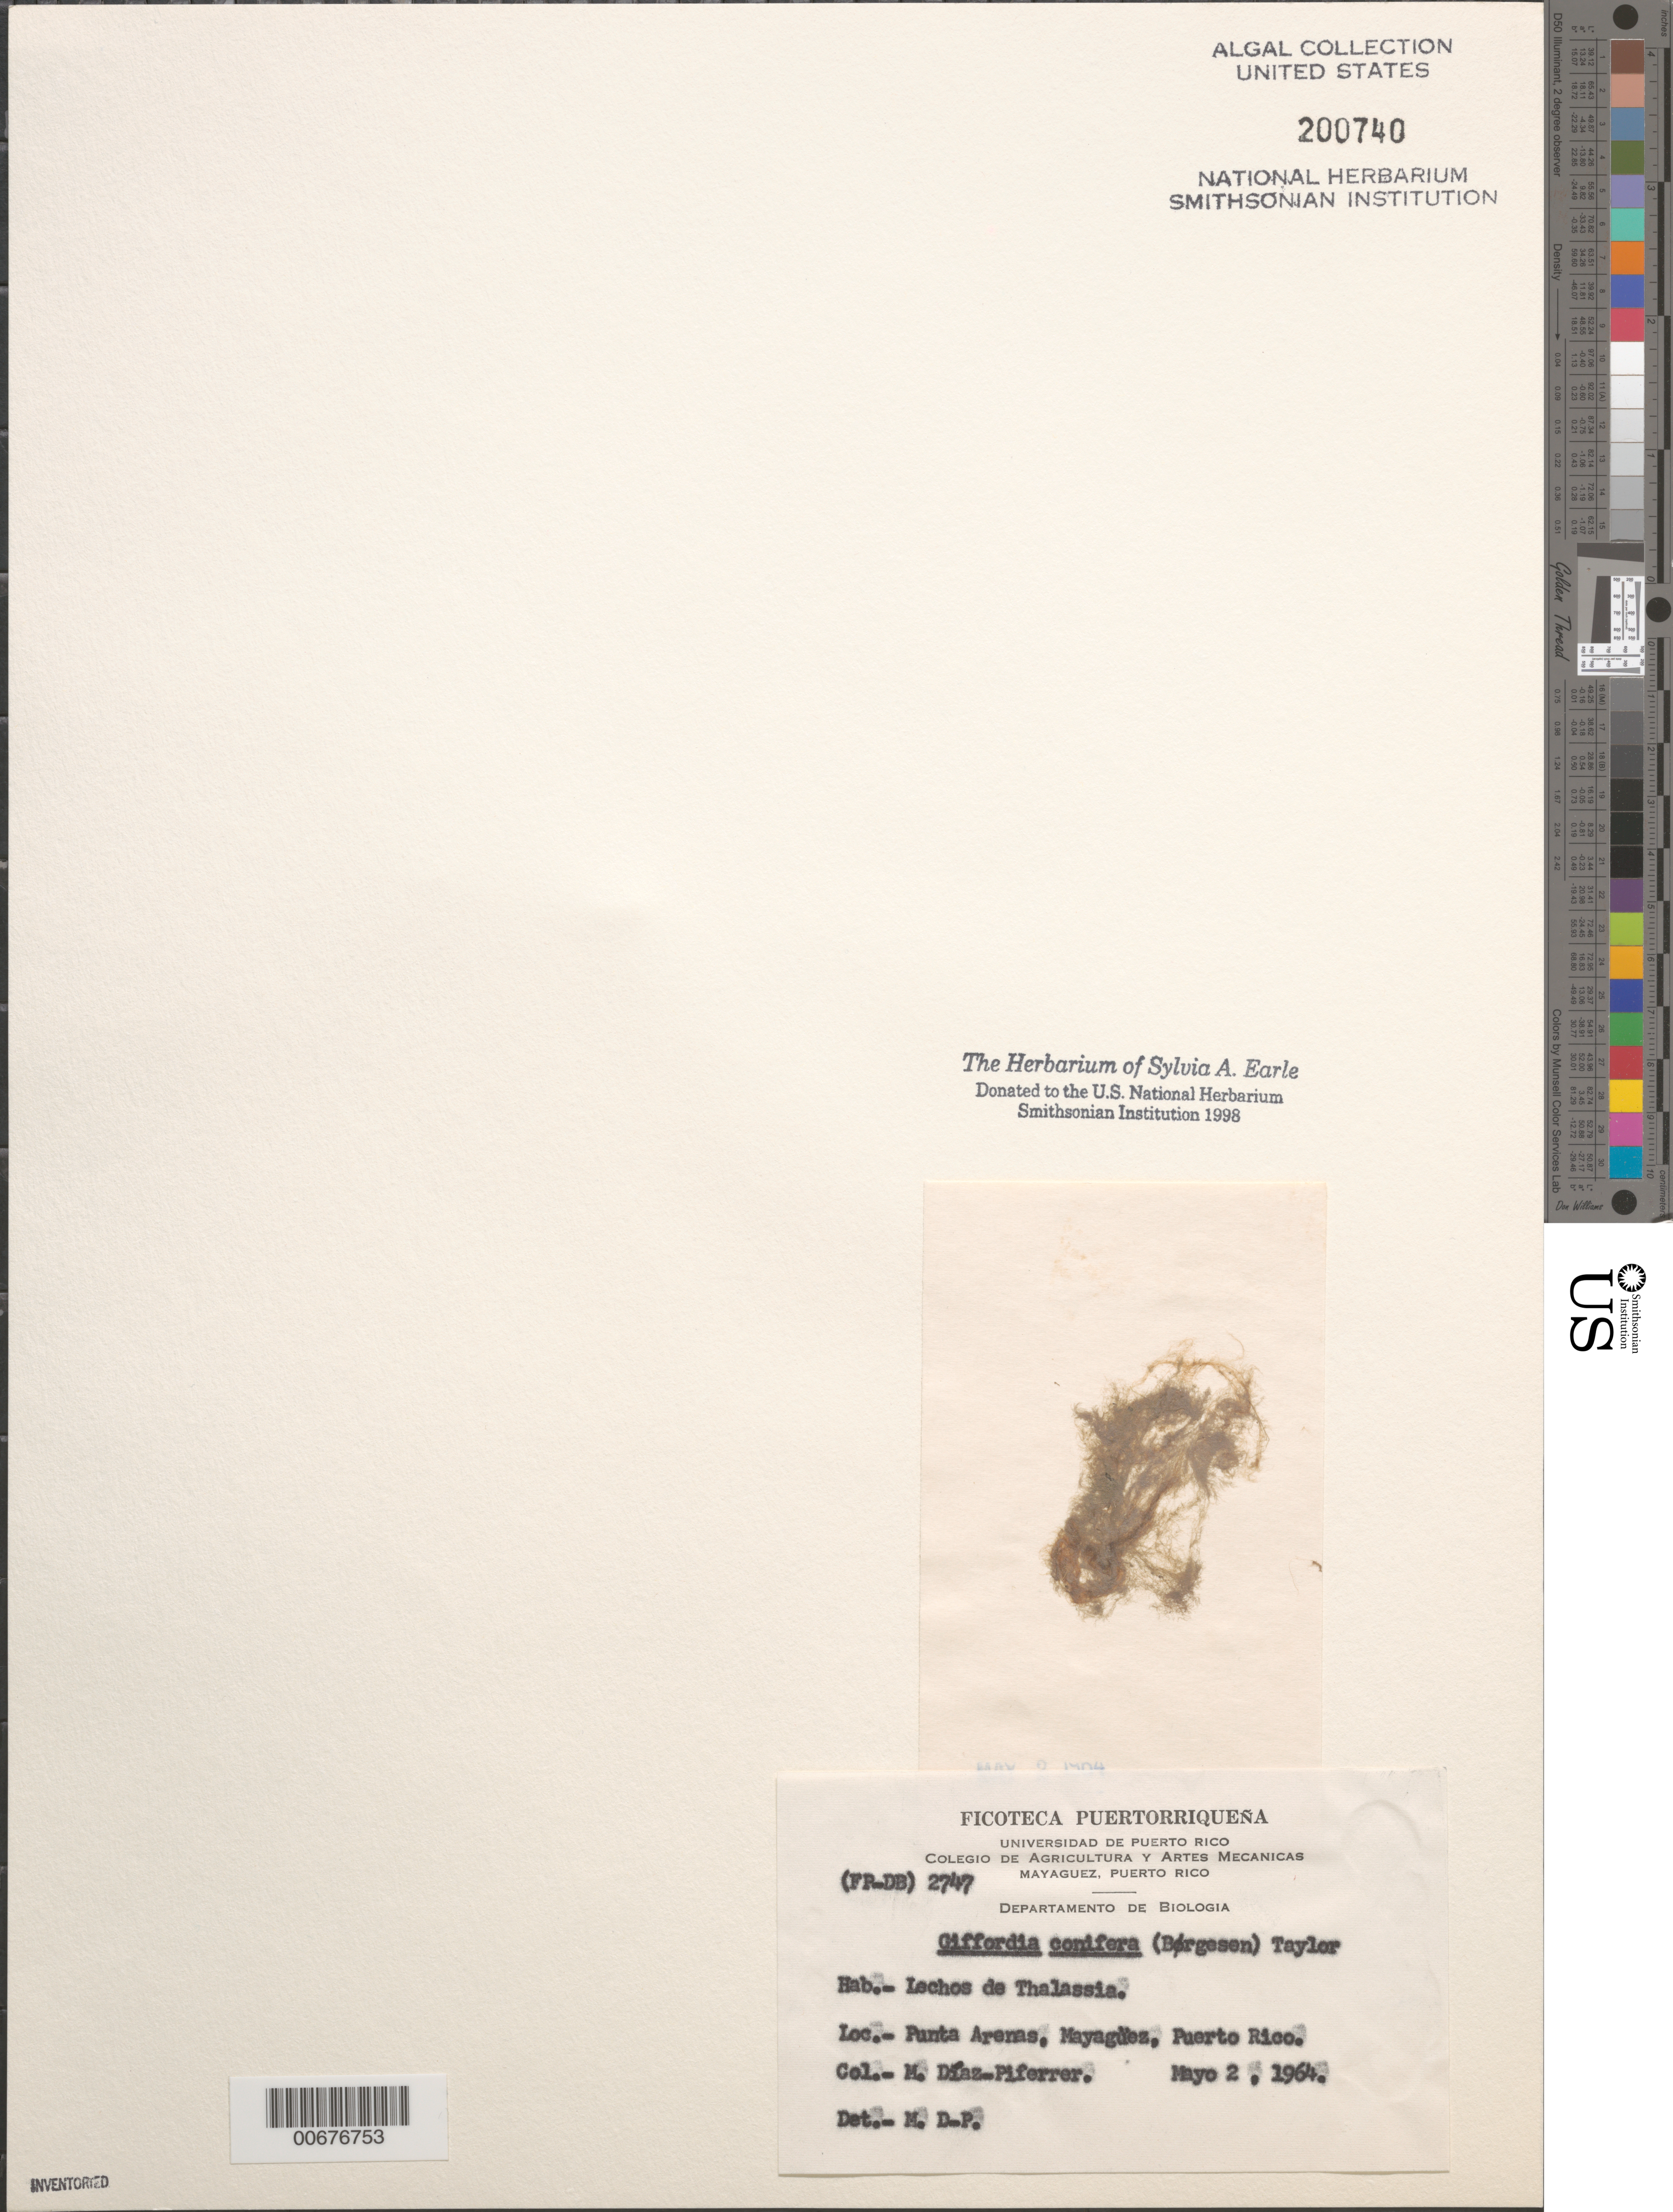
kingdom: Chromista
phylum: Ochrophyta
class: Phaeophyceae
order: Ectocarpales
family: Acinetosporaceae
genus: Hincksia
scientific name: Hincksia conifera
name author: (Børgesen) I.A. Abbott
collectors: M. Diaz-Piferrer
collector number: (FP-DB) 2747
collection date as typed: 02 May 1964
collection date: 1964-05-02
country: Puerto Rico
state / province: Mayaguez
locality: Punta Arenas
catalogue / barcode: US 200740